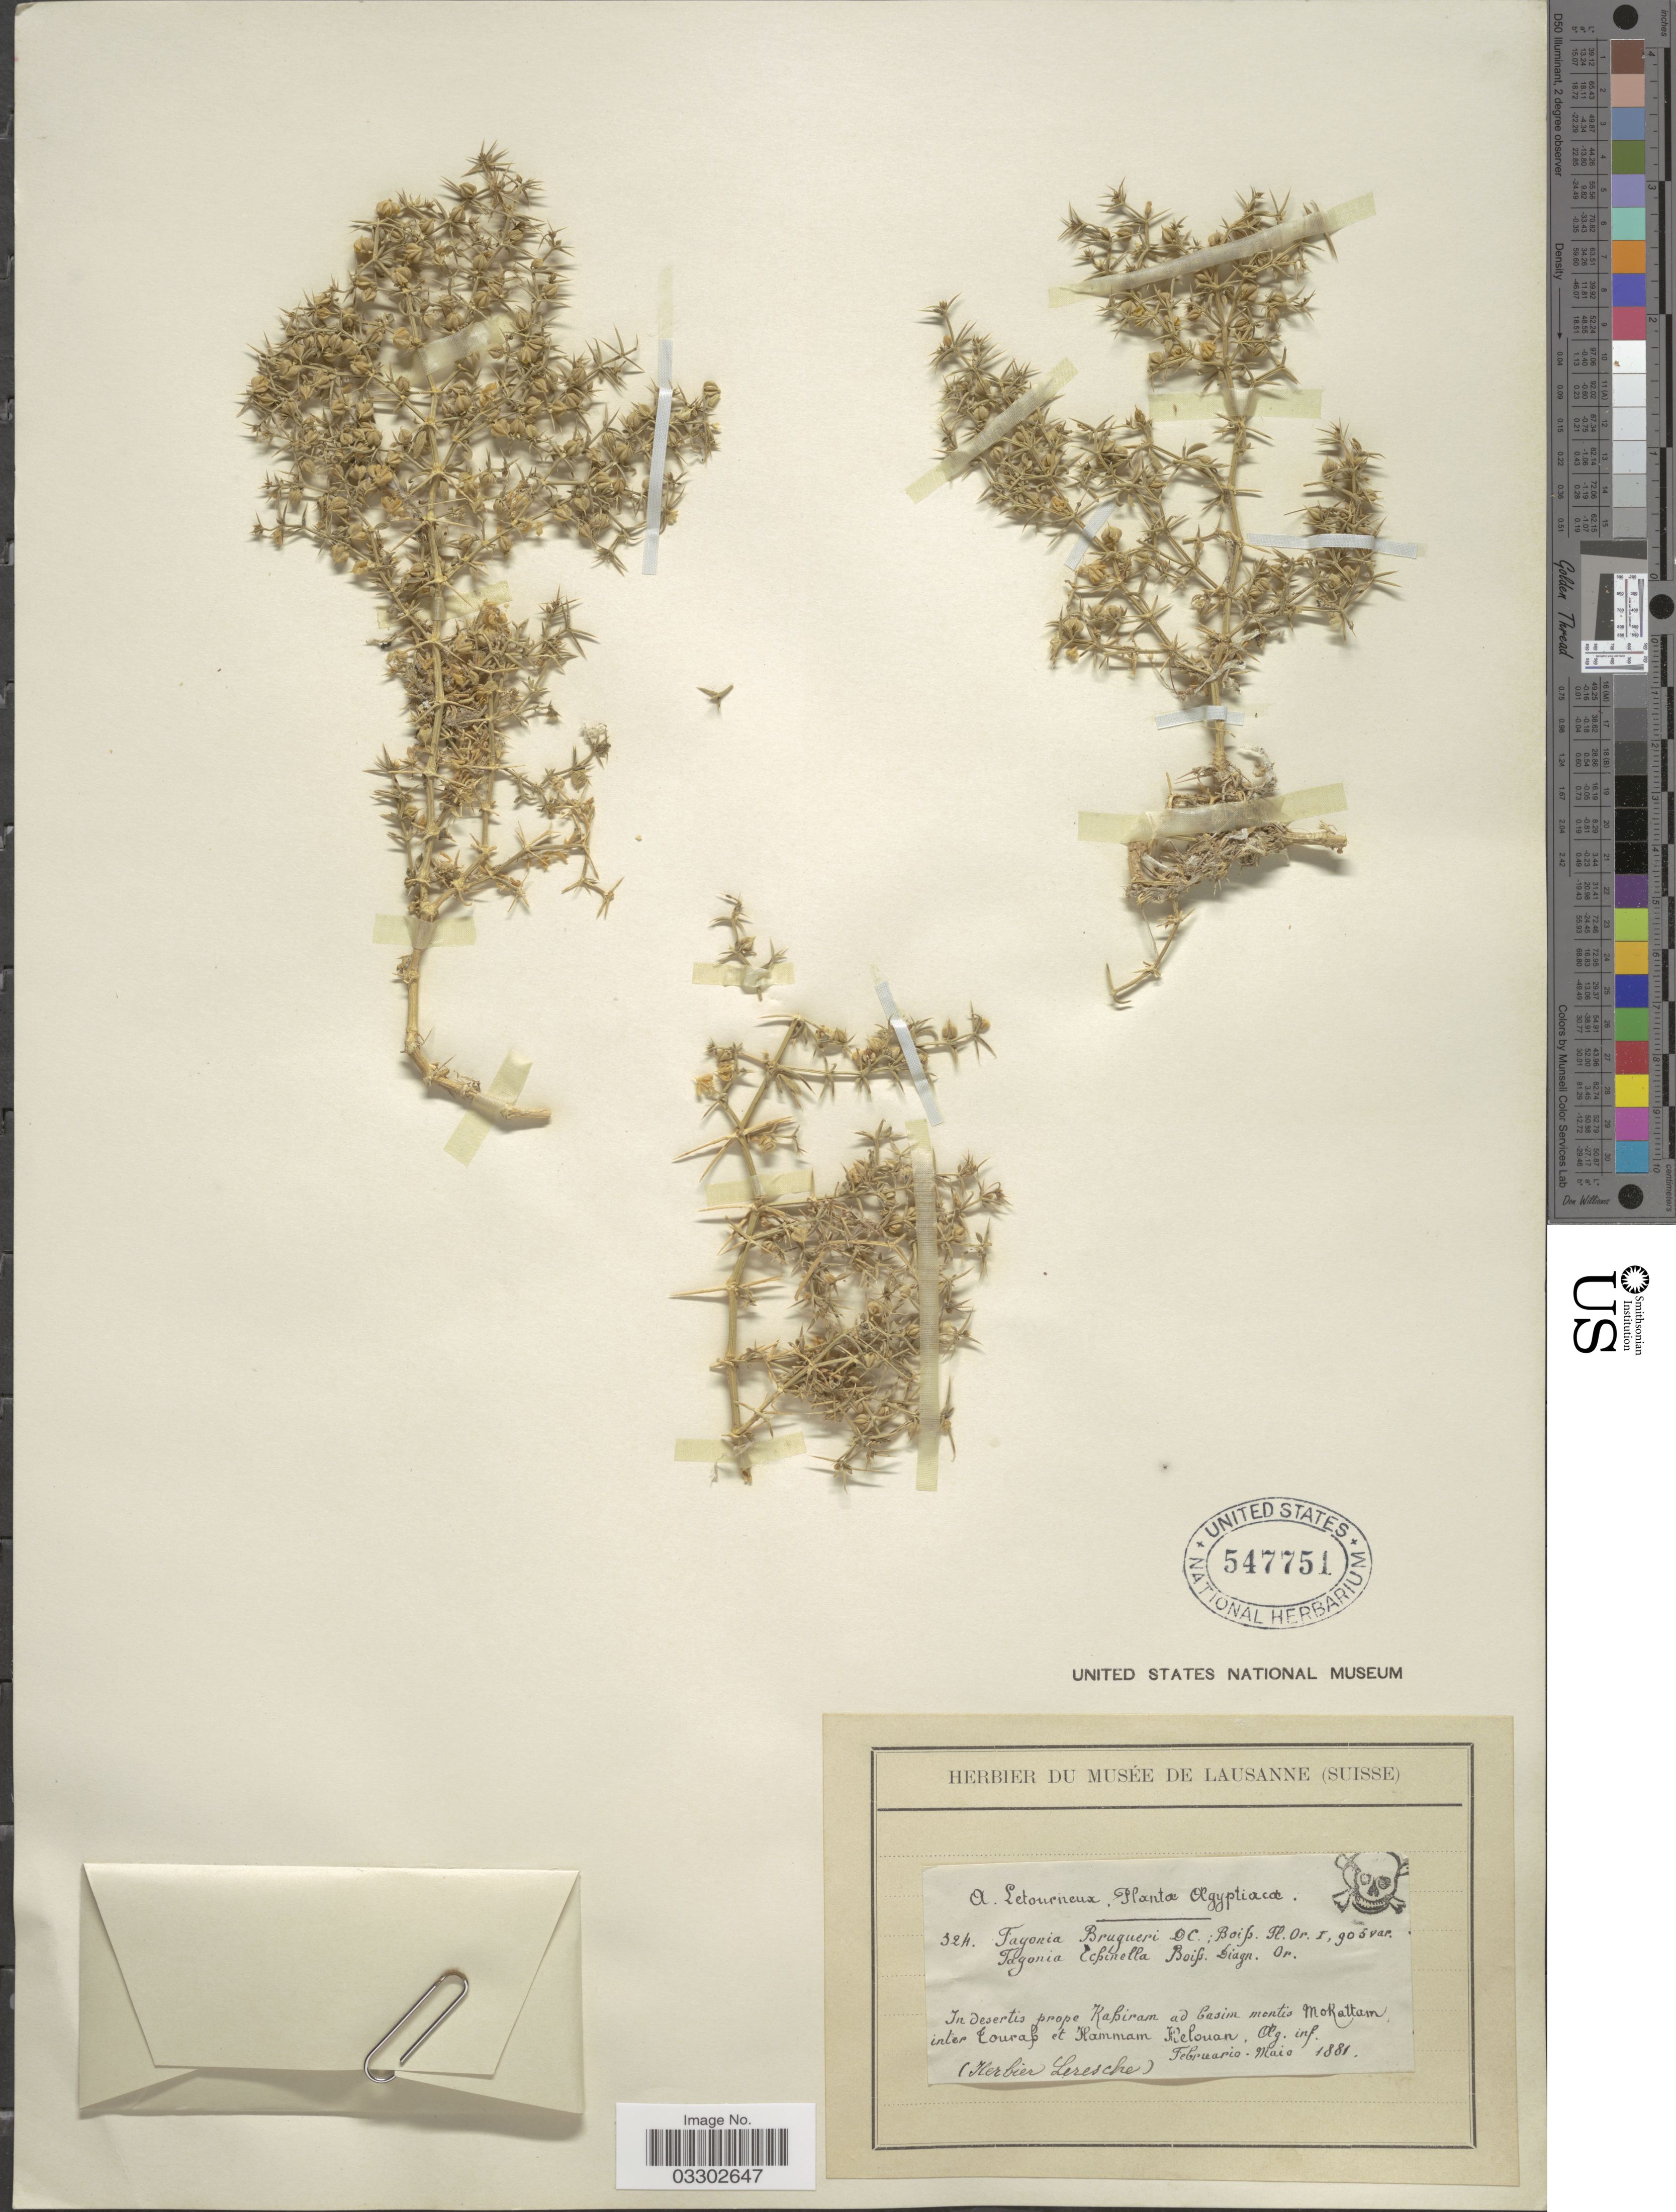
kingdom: Plantae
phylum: Tracheophyta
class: Magnoliopsida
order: Zygophyllales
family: Zygophyllaceae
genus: Fagonia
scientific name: Fagonia bruguieri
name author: DC.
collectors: A. Letourneux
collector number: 324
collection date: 1881-02/1881-05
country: Egypt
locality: In desertis prope Kahiram ad basin montis Mokattam inter Tourass et Hammam Helouan. Ag. inf.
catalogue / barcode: US 547751